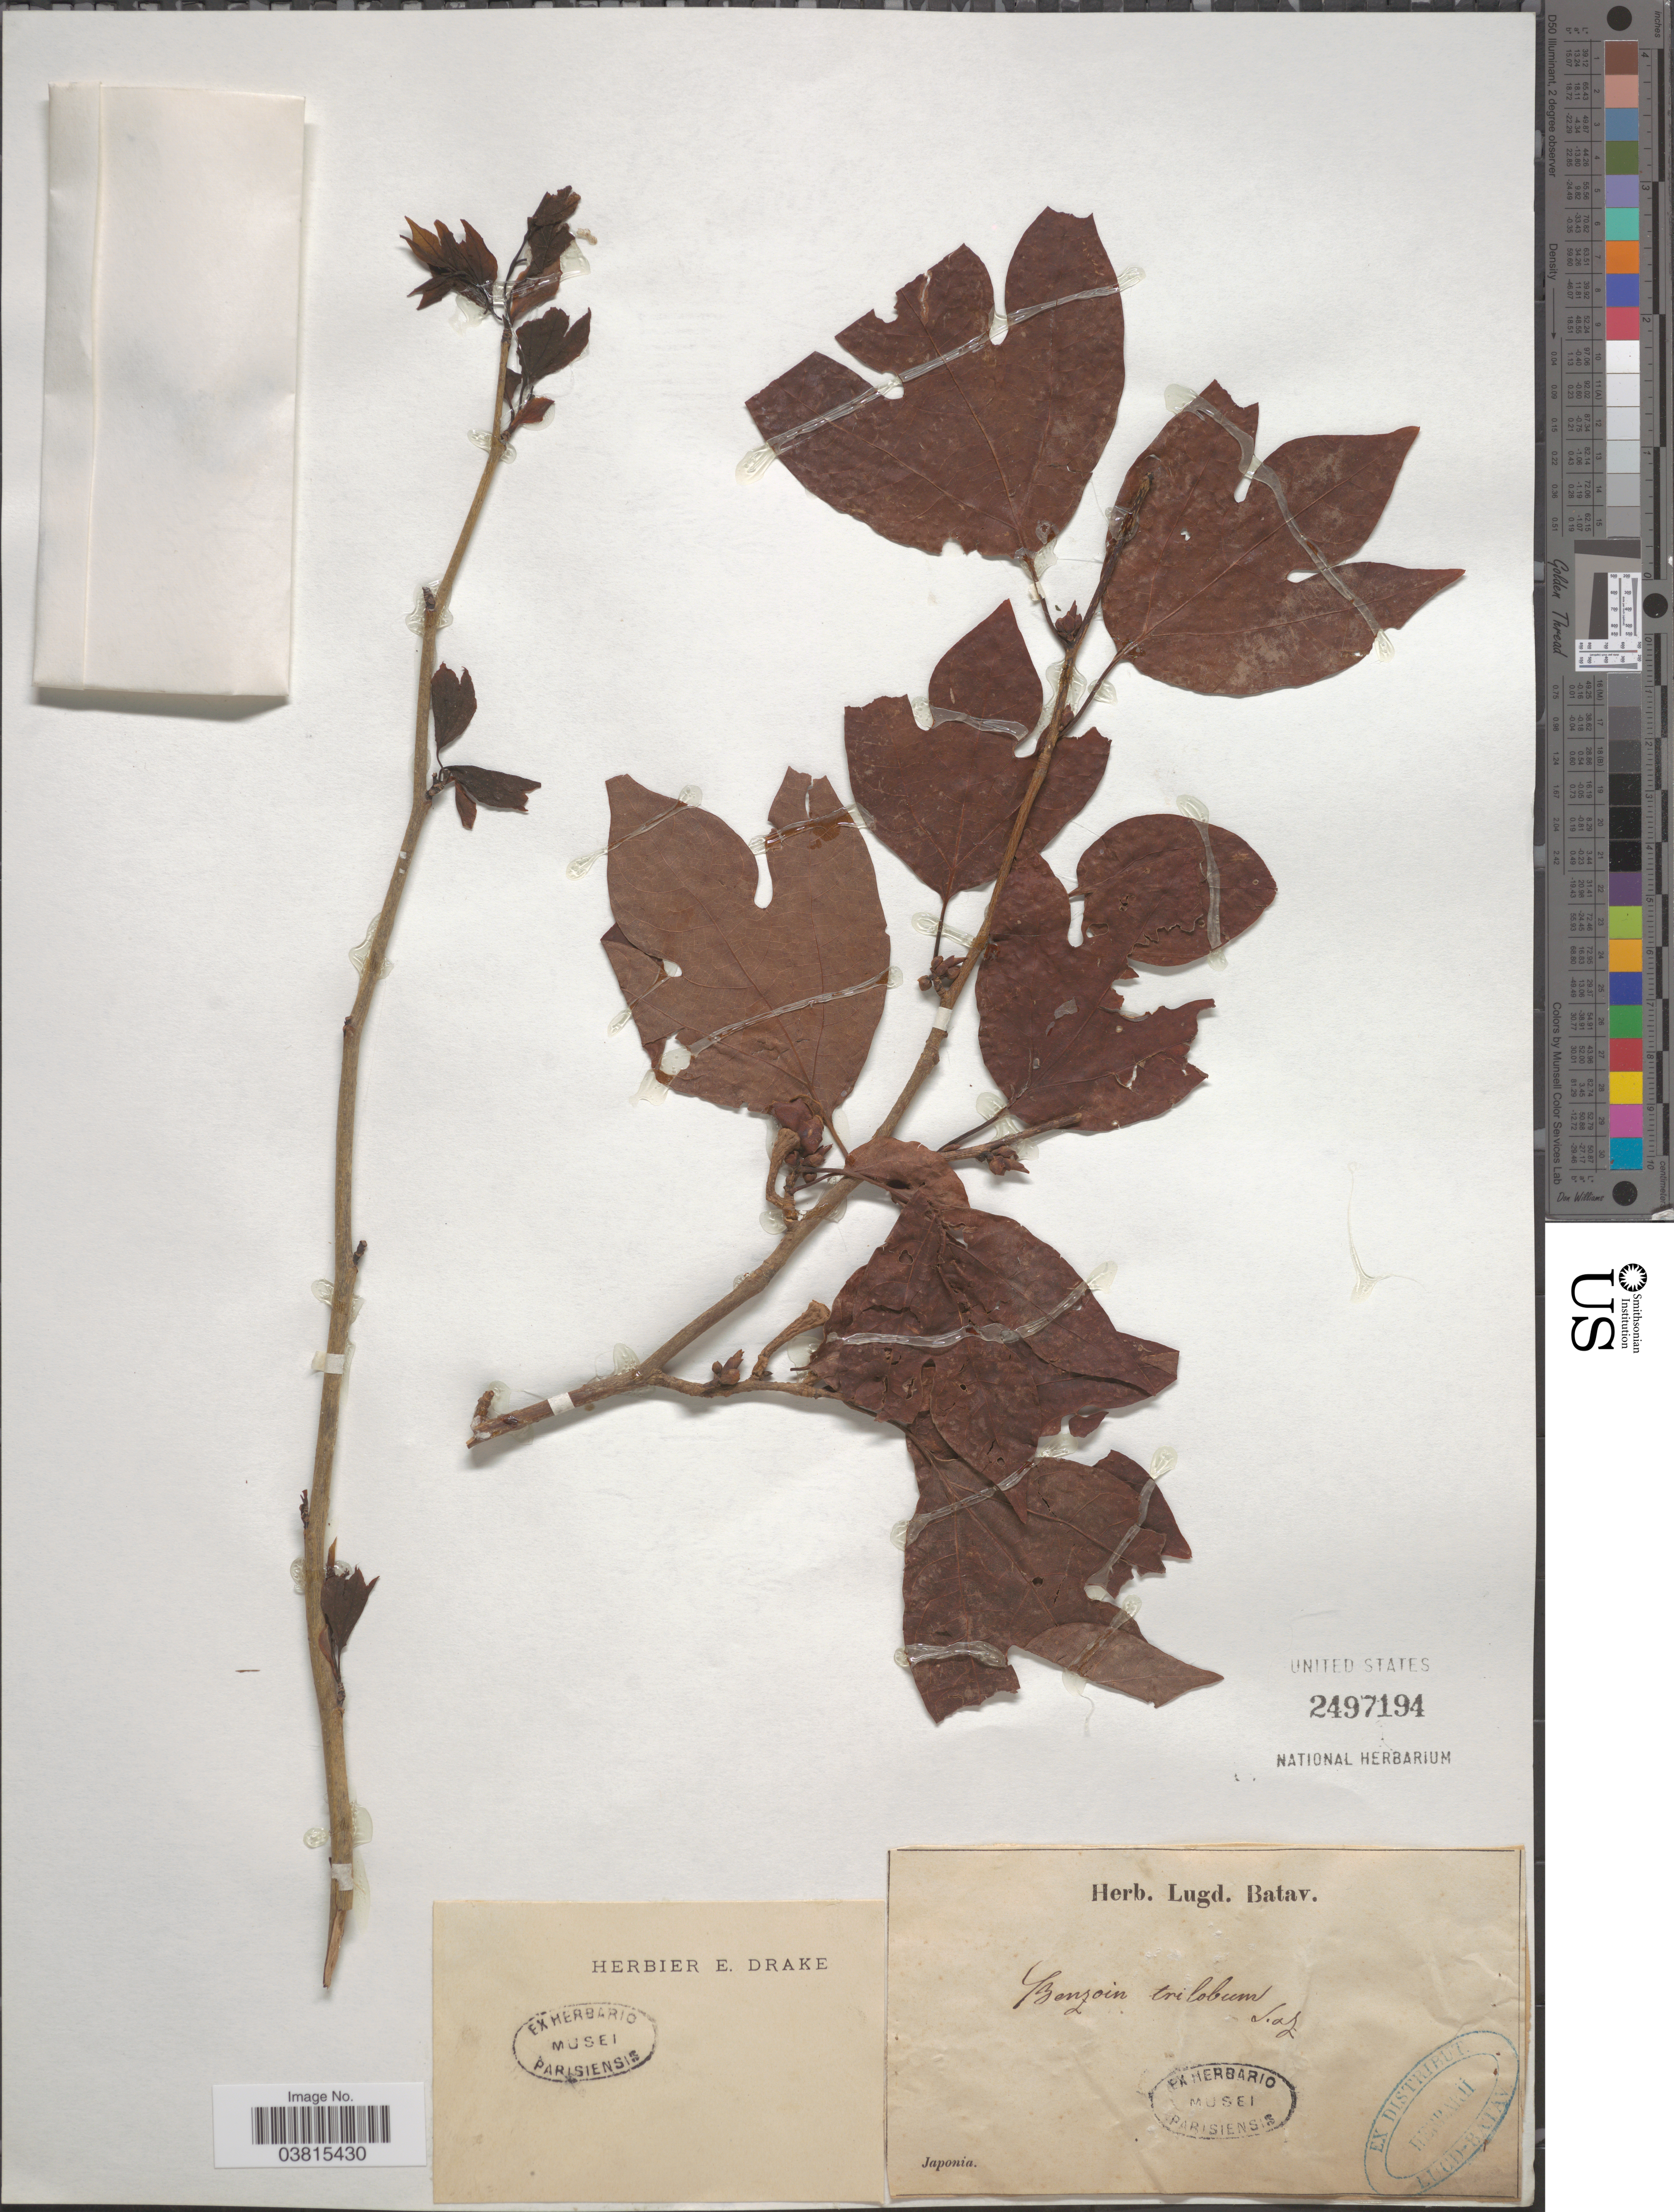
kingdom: Plantae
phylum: Tracheophyta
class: Magnoliopsida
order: Laurales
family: Lauraceae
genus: Lindera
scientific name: Lindera triloba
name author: (Siebold & Zucc.) Blume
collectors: ex herb. Lugduno-Batavo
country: Japan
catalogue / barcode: US 1497194